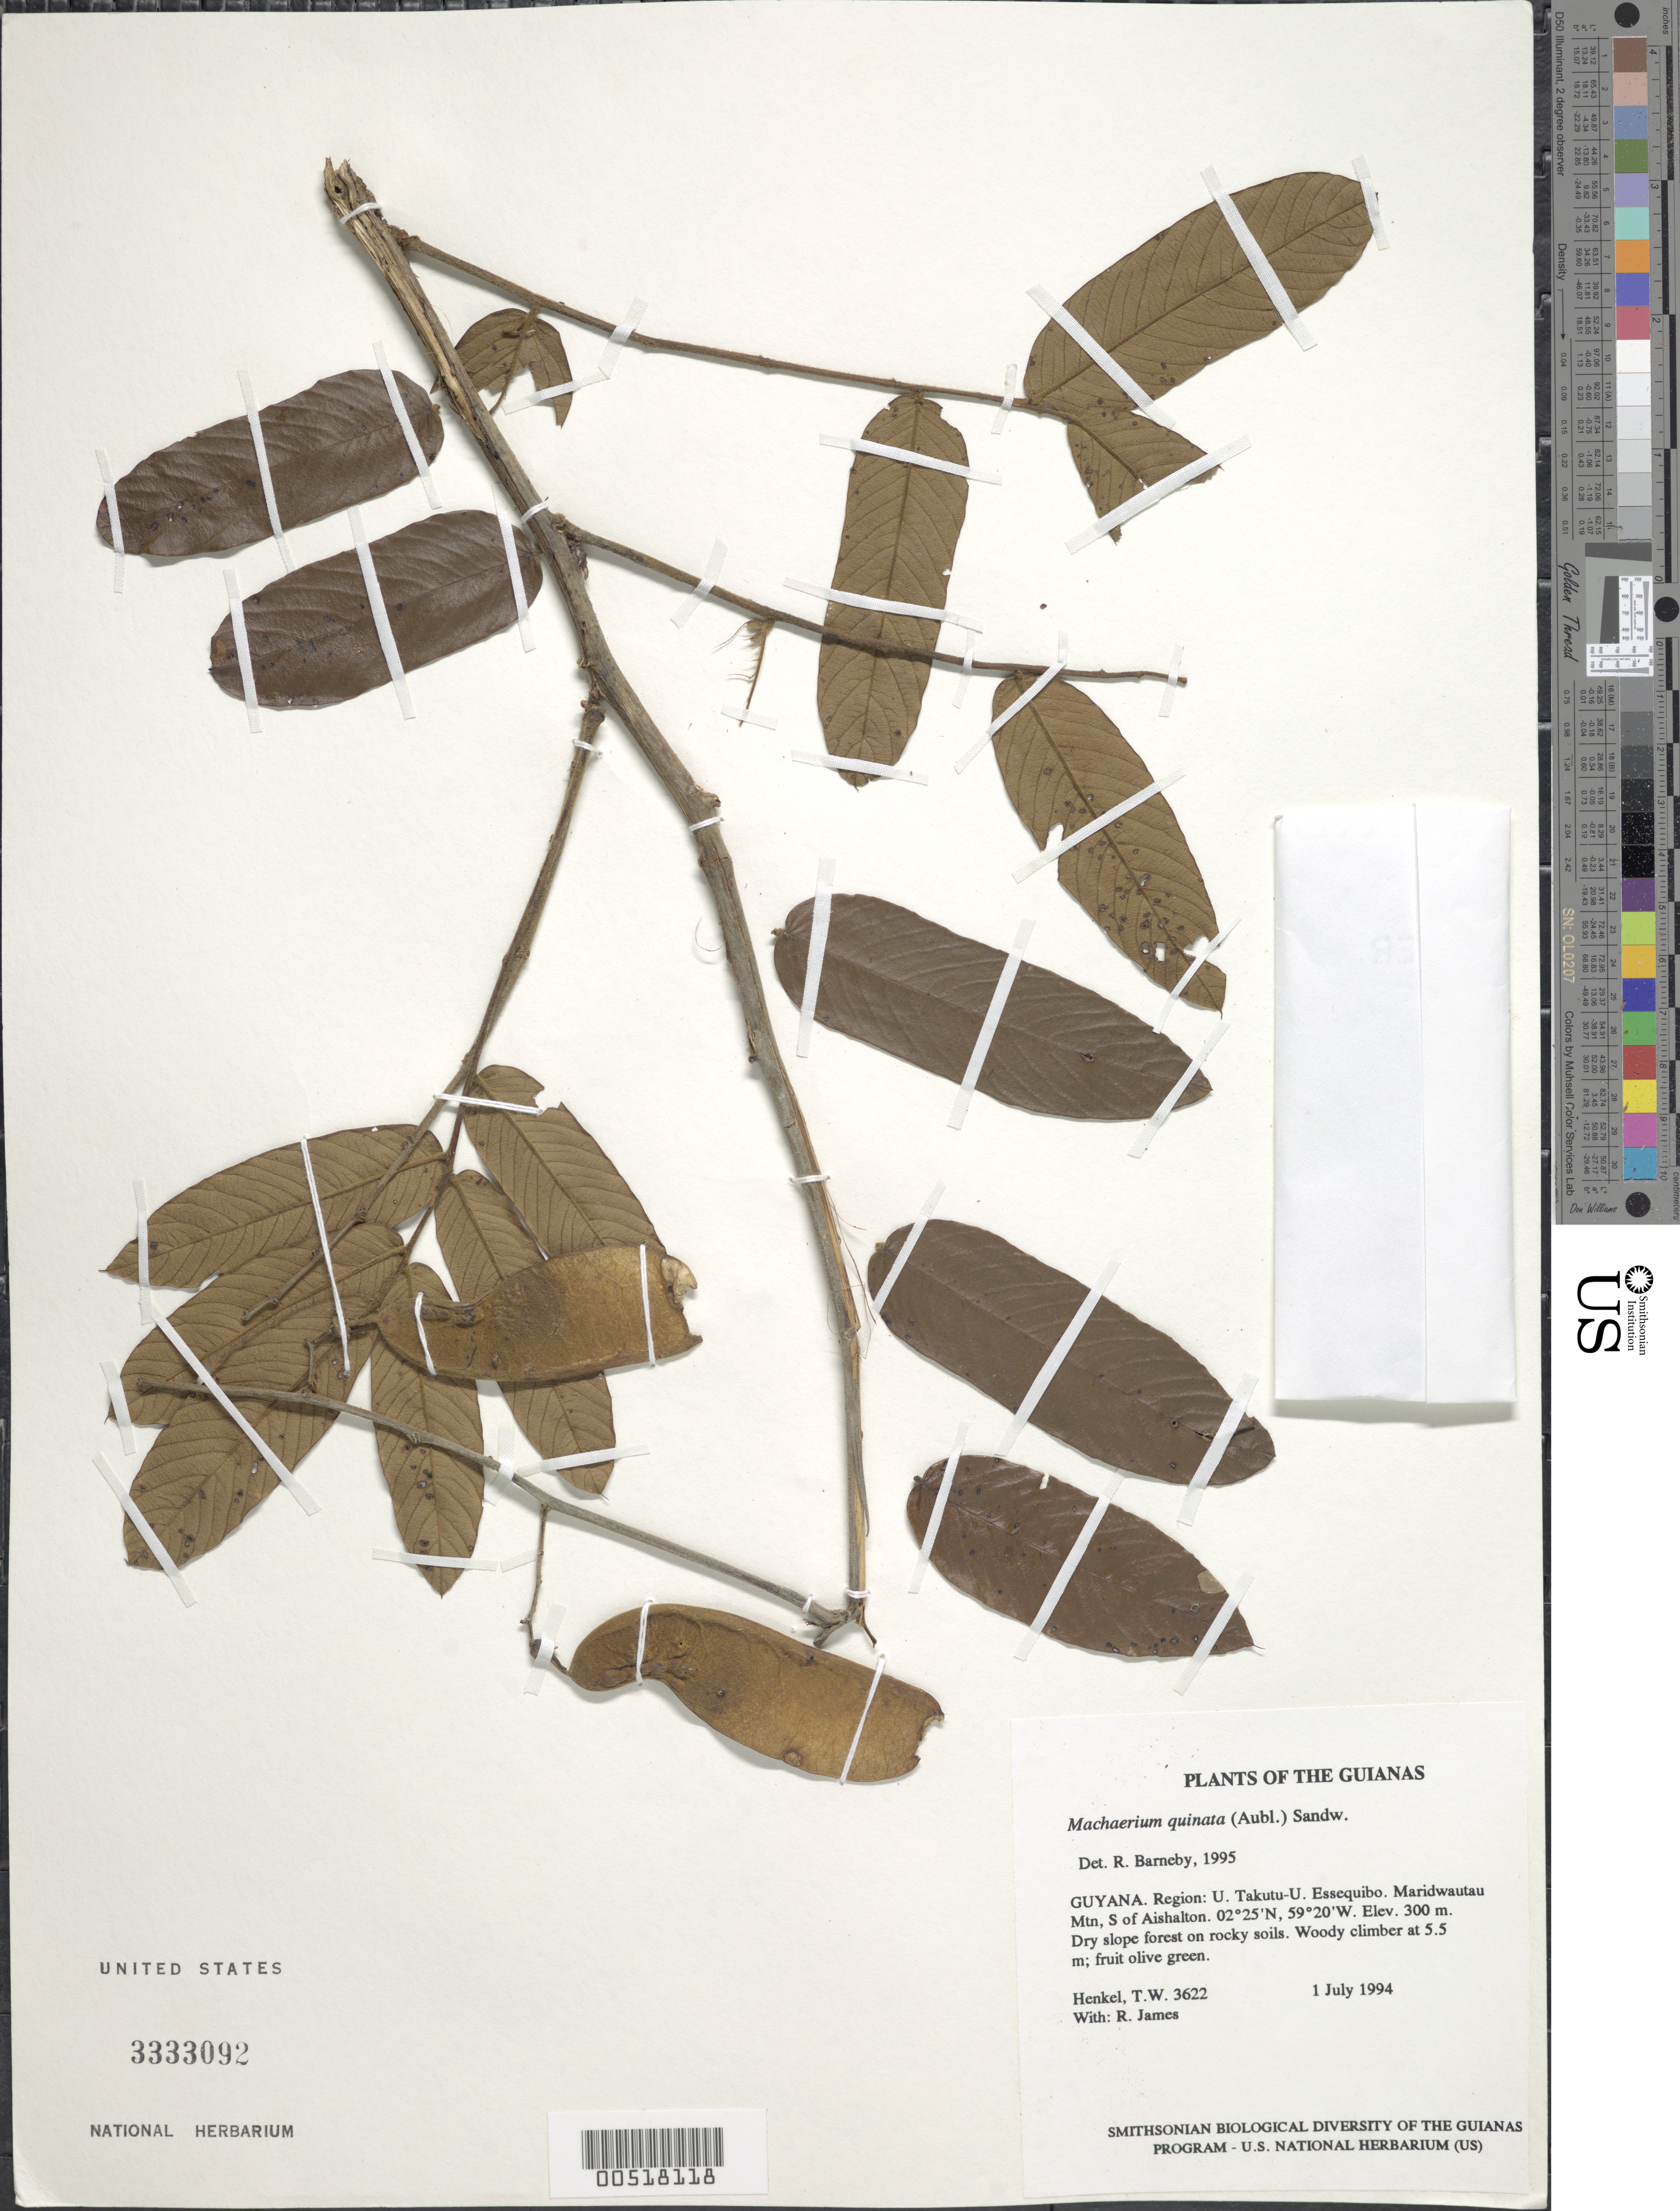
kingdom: Plantae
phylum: Tracheophyta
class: Magnoliopsida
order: Fabales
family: Fabaceae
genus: Machaerium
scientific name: Machaerium quinatum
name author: (Aubl.) Sandwith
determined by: Rudd, V. E.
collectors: T. Henkel & R. James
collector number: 3622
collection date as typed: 1 January 1994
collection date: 1994-01-01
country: Guyana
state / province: U. Takutu-U. Essequibo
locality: Maridwautau Mtn, S of Aishalton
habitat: Dry slope forest on rocky soils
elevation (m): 300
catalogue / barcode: US 3333092